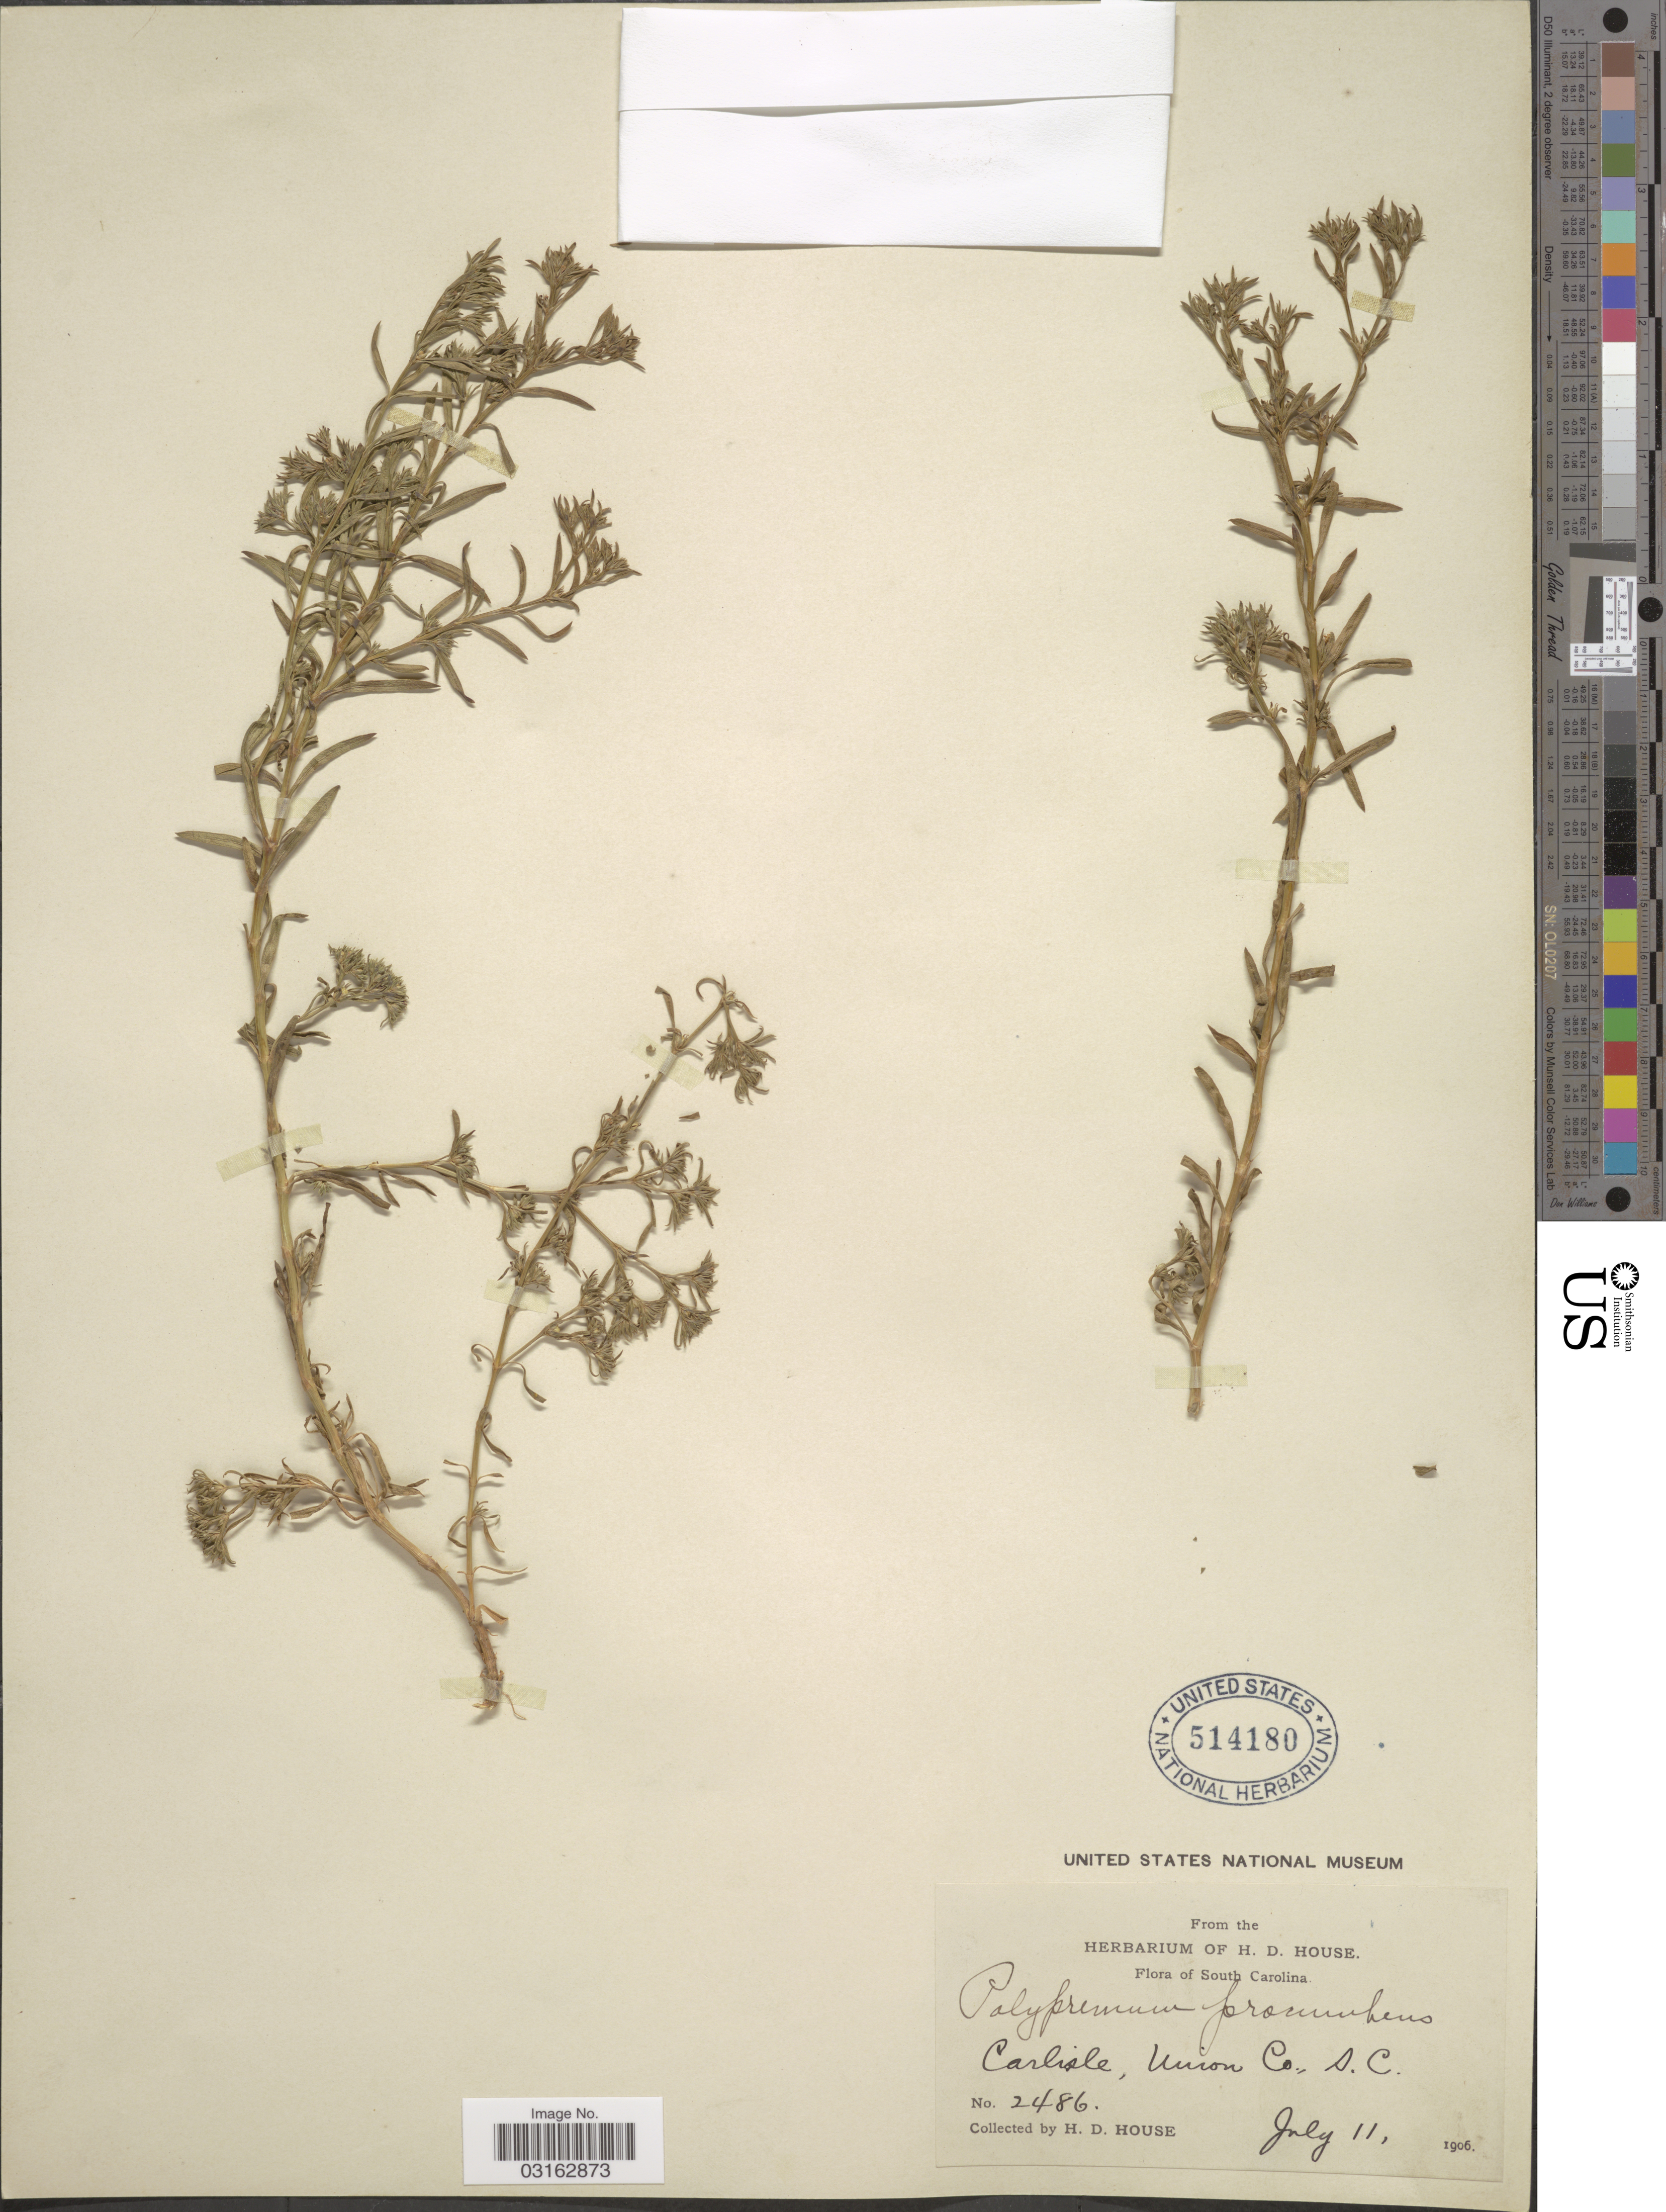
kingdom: Plantae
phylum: Tracheophyta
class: Magnoliopsida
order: Lamiales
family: Tetrachondraceae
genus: Polypremum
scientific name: Polypremum procumbens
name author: L.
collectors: H. D. House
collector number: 2486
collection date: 1906-07-11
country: United States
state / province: South Carolina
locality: Carlisle, Union Co.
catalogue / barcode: US 514180